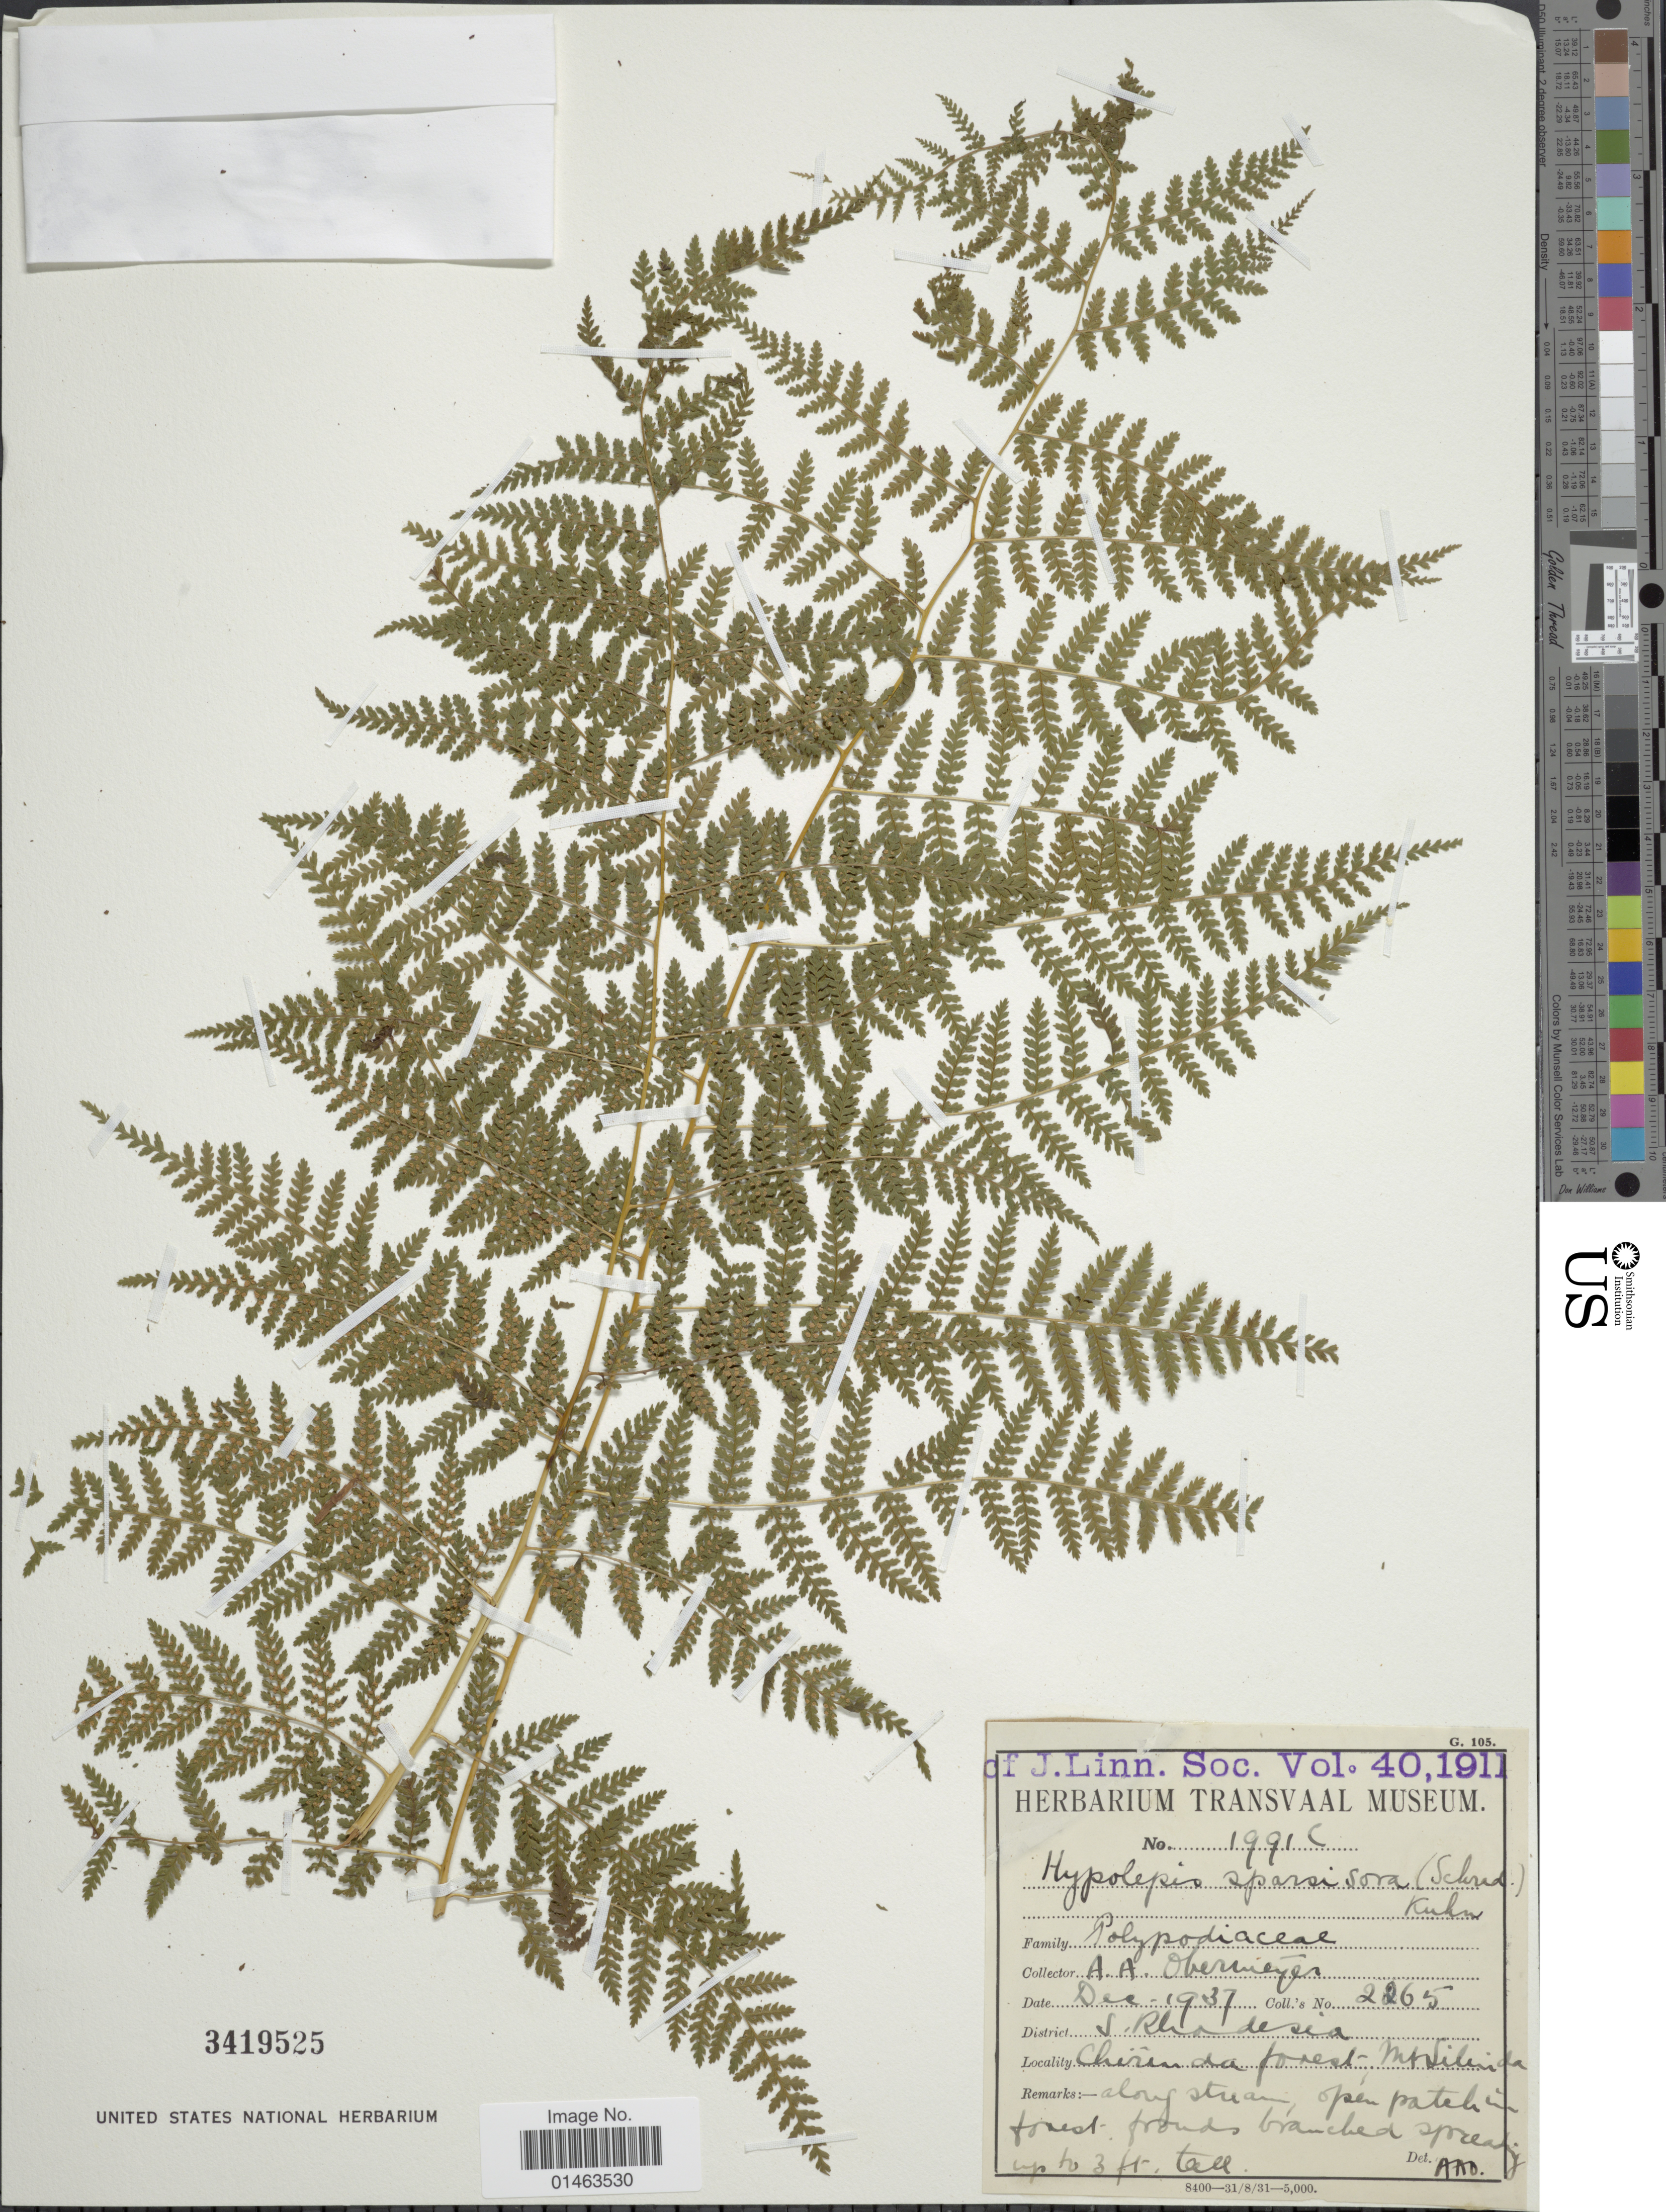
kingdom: Plantae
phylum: Tracheophyta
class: Polypodiopsida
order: Polypodiales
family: Dennstaedtiaceae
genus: Hypolepis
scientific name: Hypolepis sparsisora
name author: (Schrad.) Kuhn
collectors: A. A. Obermeyer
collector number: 2265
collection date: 1937-12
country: Zimbabwe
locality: S. Rhodesia. Chërënda forest - Mt. Vilerida. Along stream open patek in forest.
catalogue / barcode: US 3419525